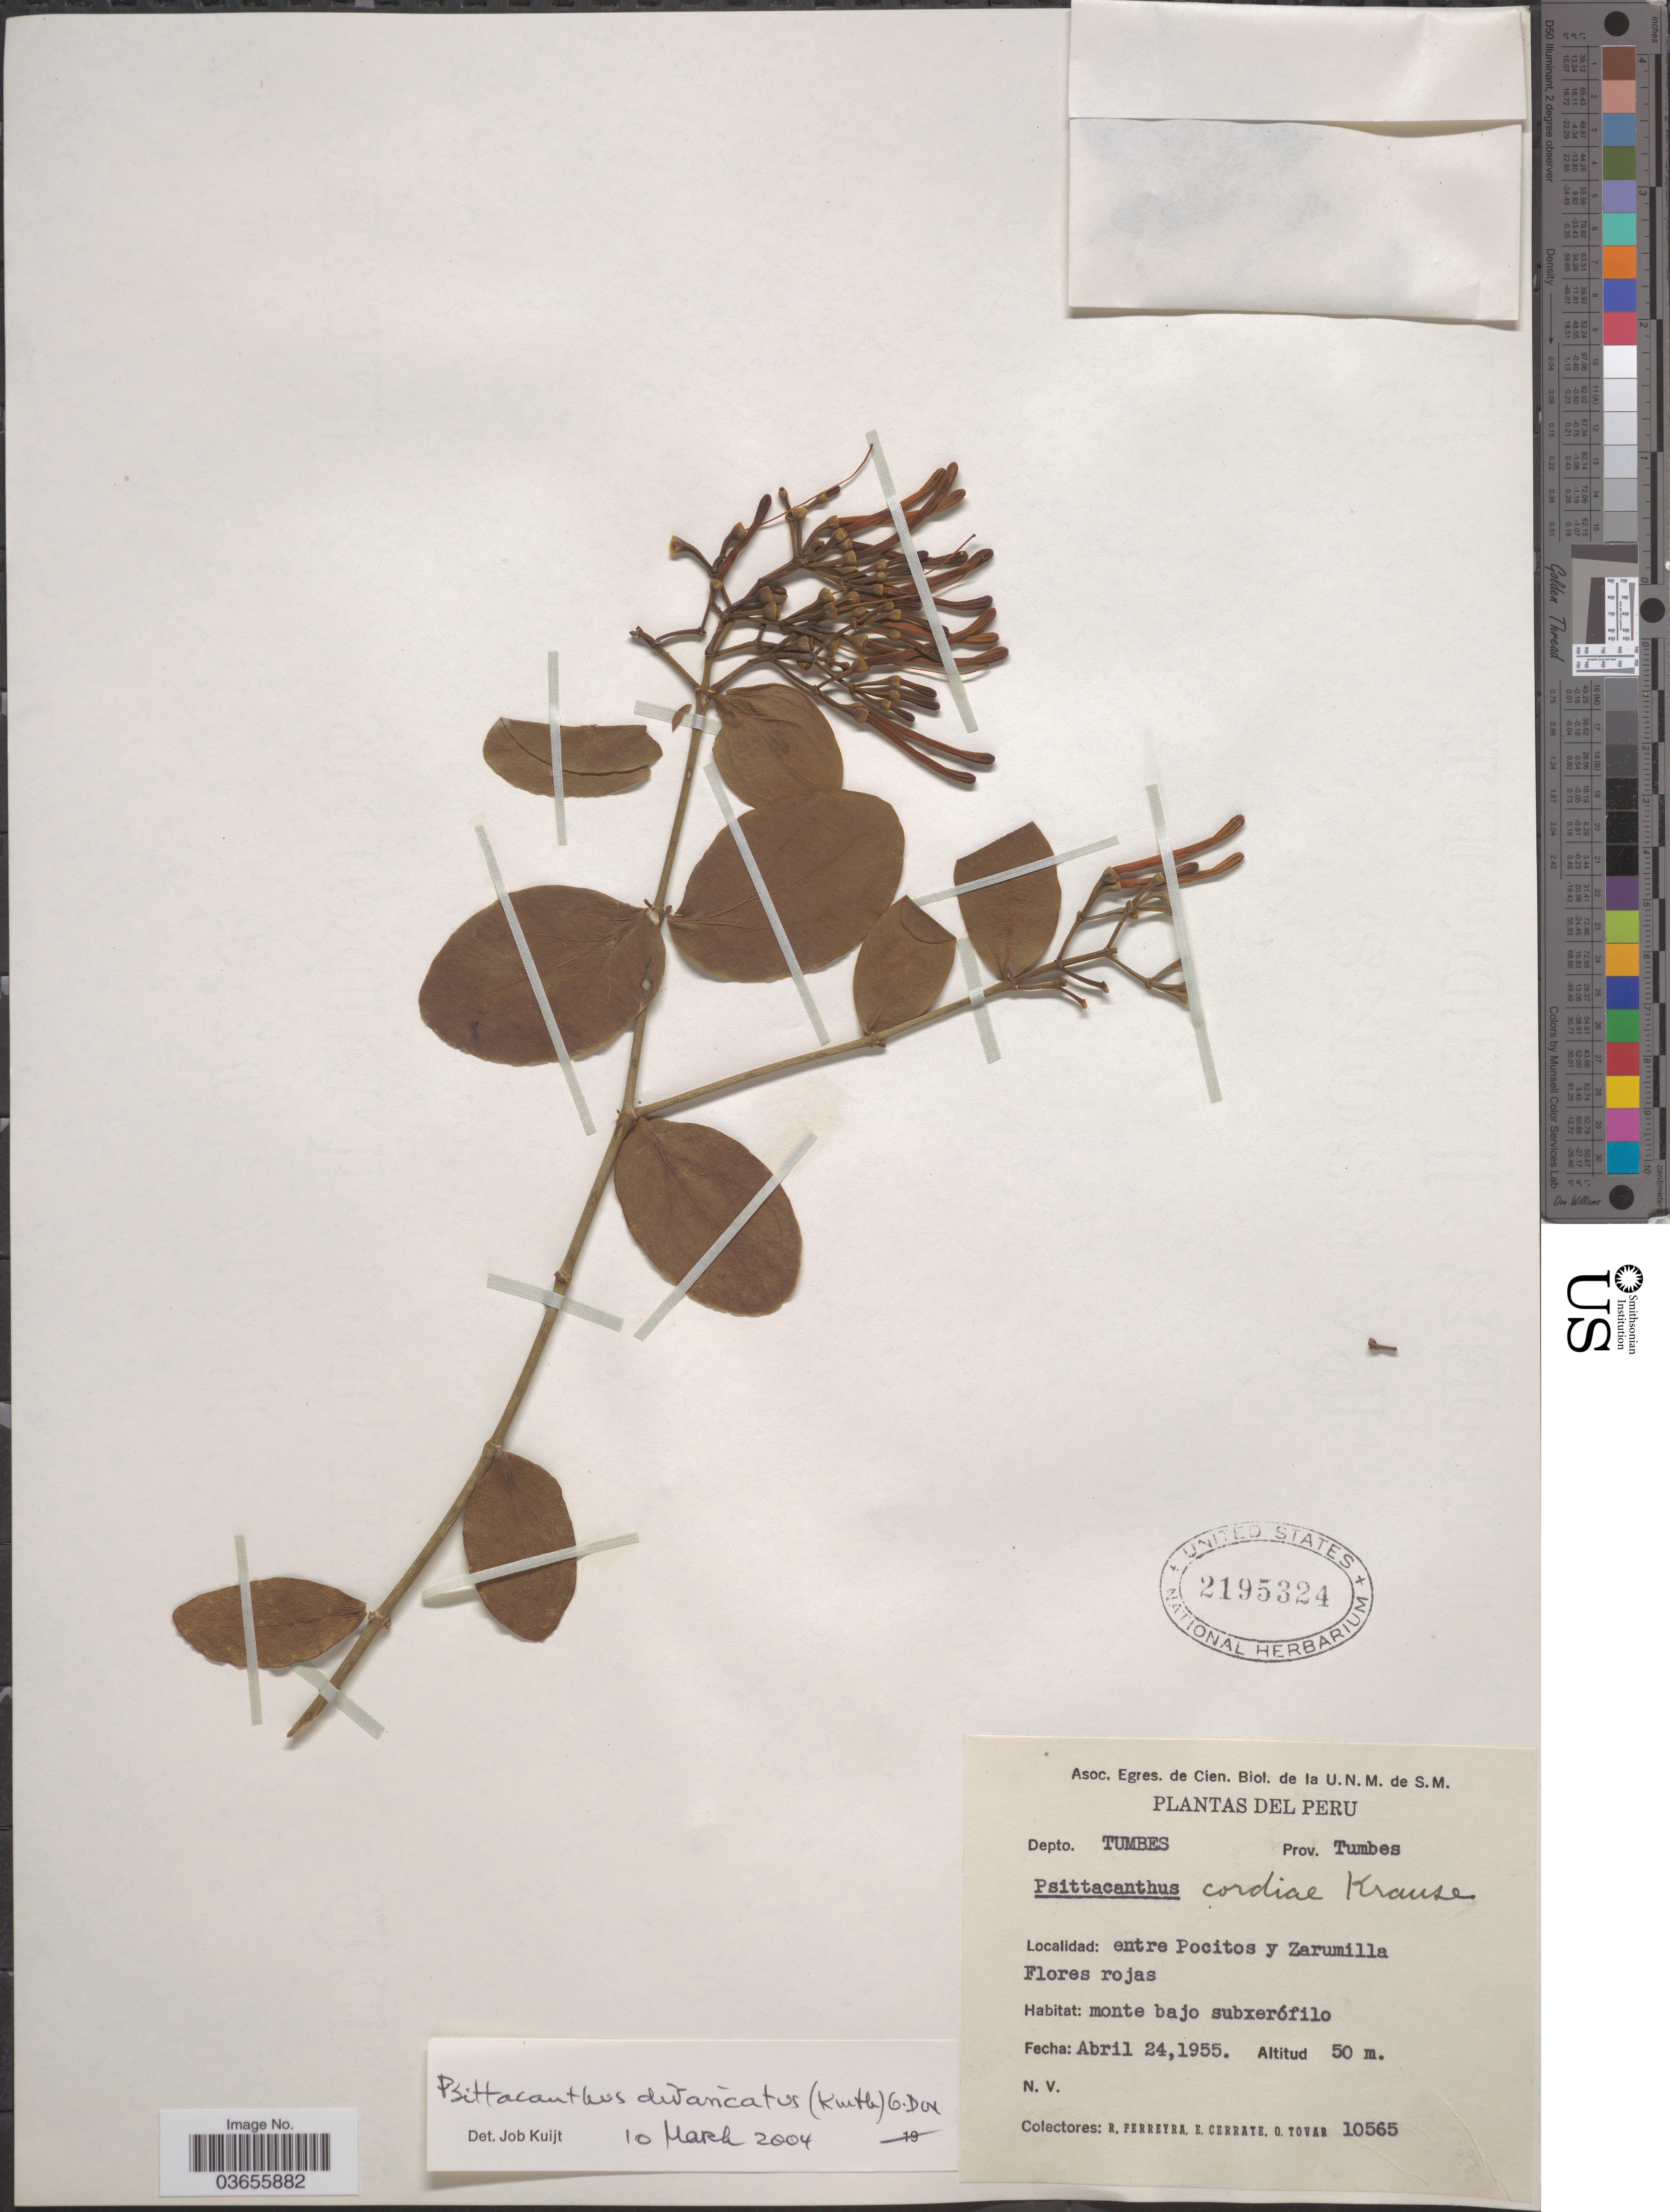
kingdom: Plantae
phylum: Tracheophyta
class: Magnoliopsida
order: Santalales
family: Loranthaceae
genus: Psittacanthus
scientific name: Psittacanthus divaricatus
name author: (Kunth) G. Don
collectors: R. A. Ferreyra, E. Cerrate & Ó. Tovar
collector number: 10565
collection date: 1955-04-24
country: Peru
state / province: Tumbes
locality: Depto. Tumbes. Entre Pocitos y Zarumilla.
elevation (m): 50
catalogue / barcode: US 2195324